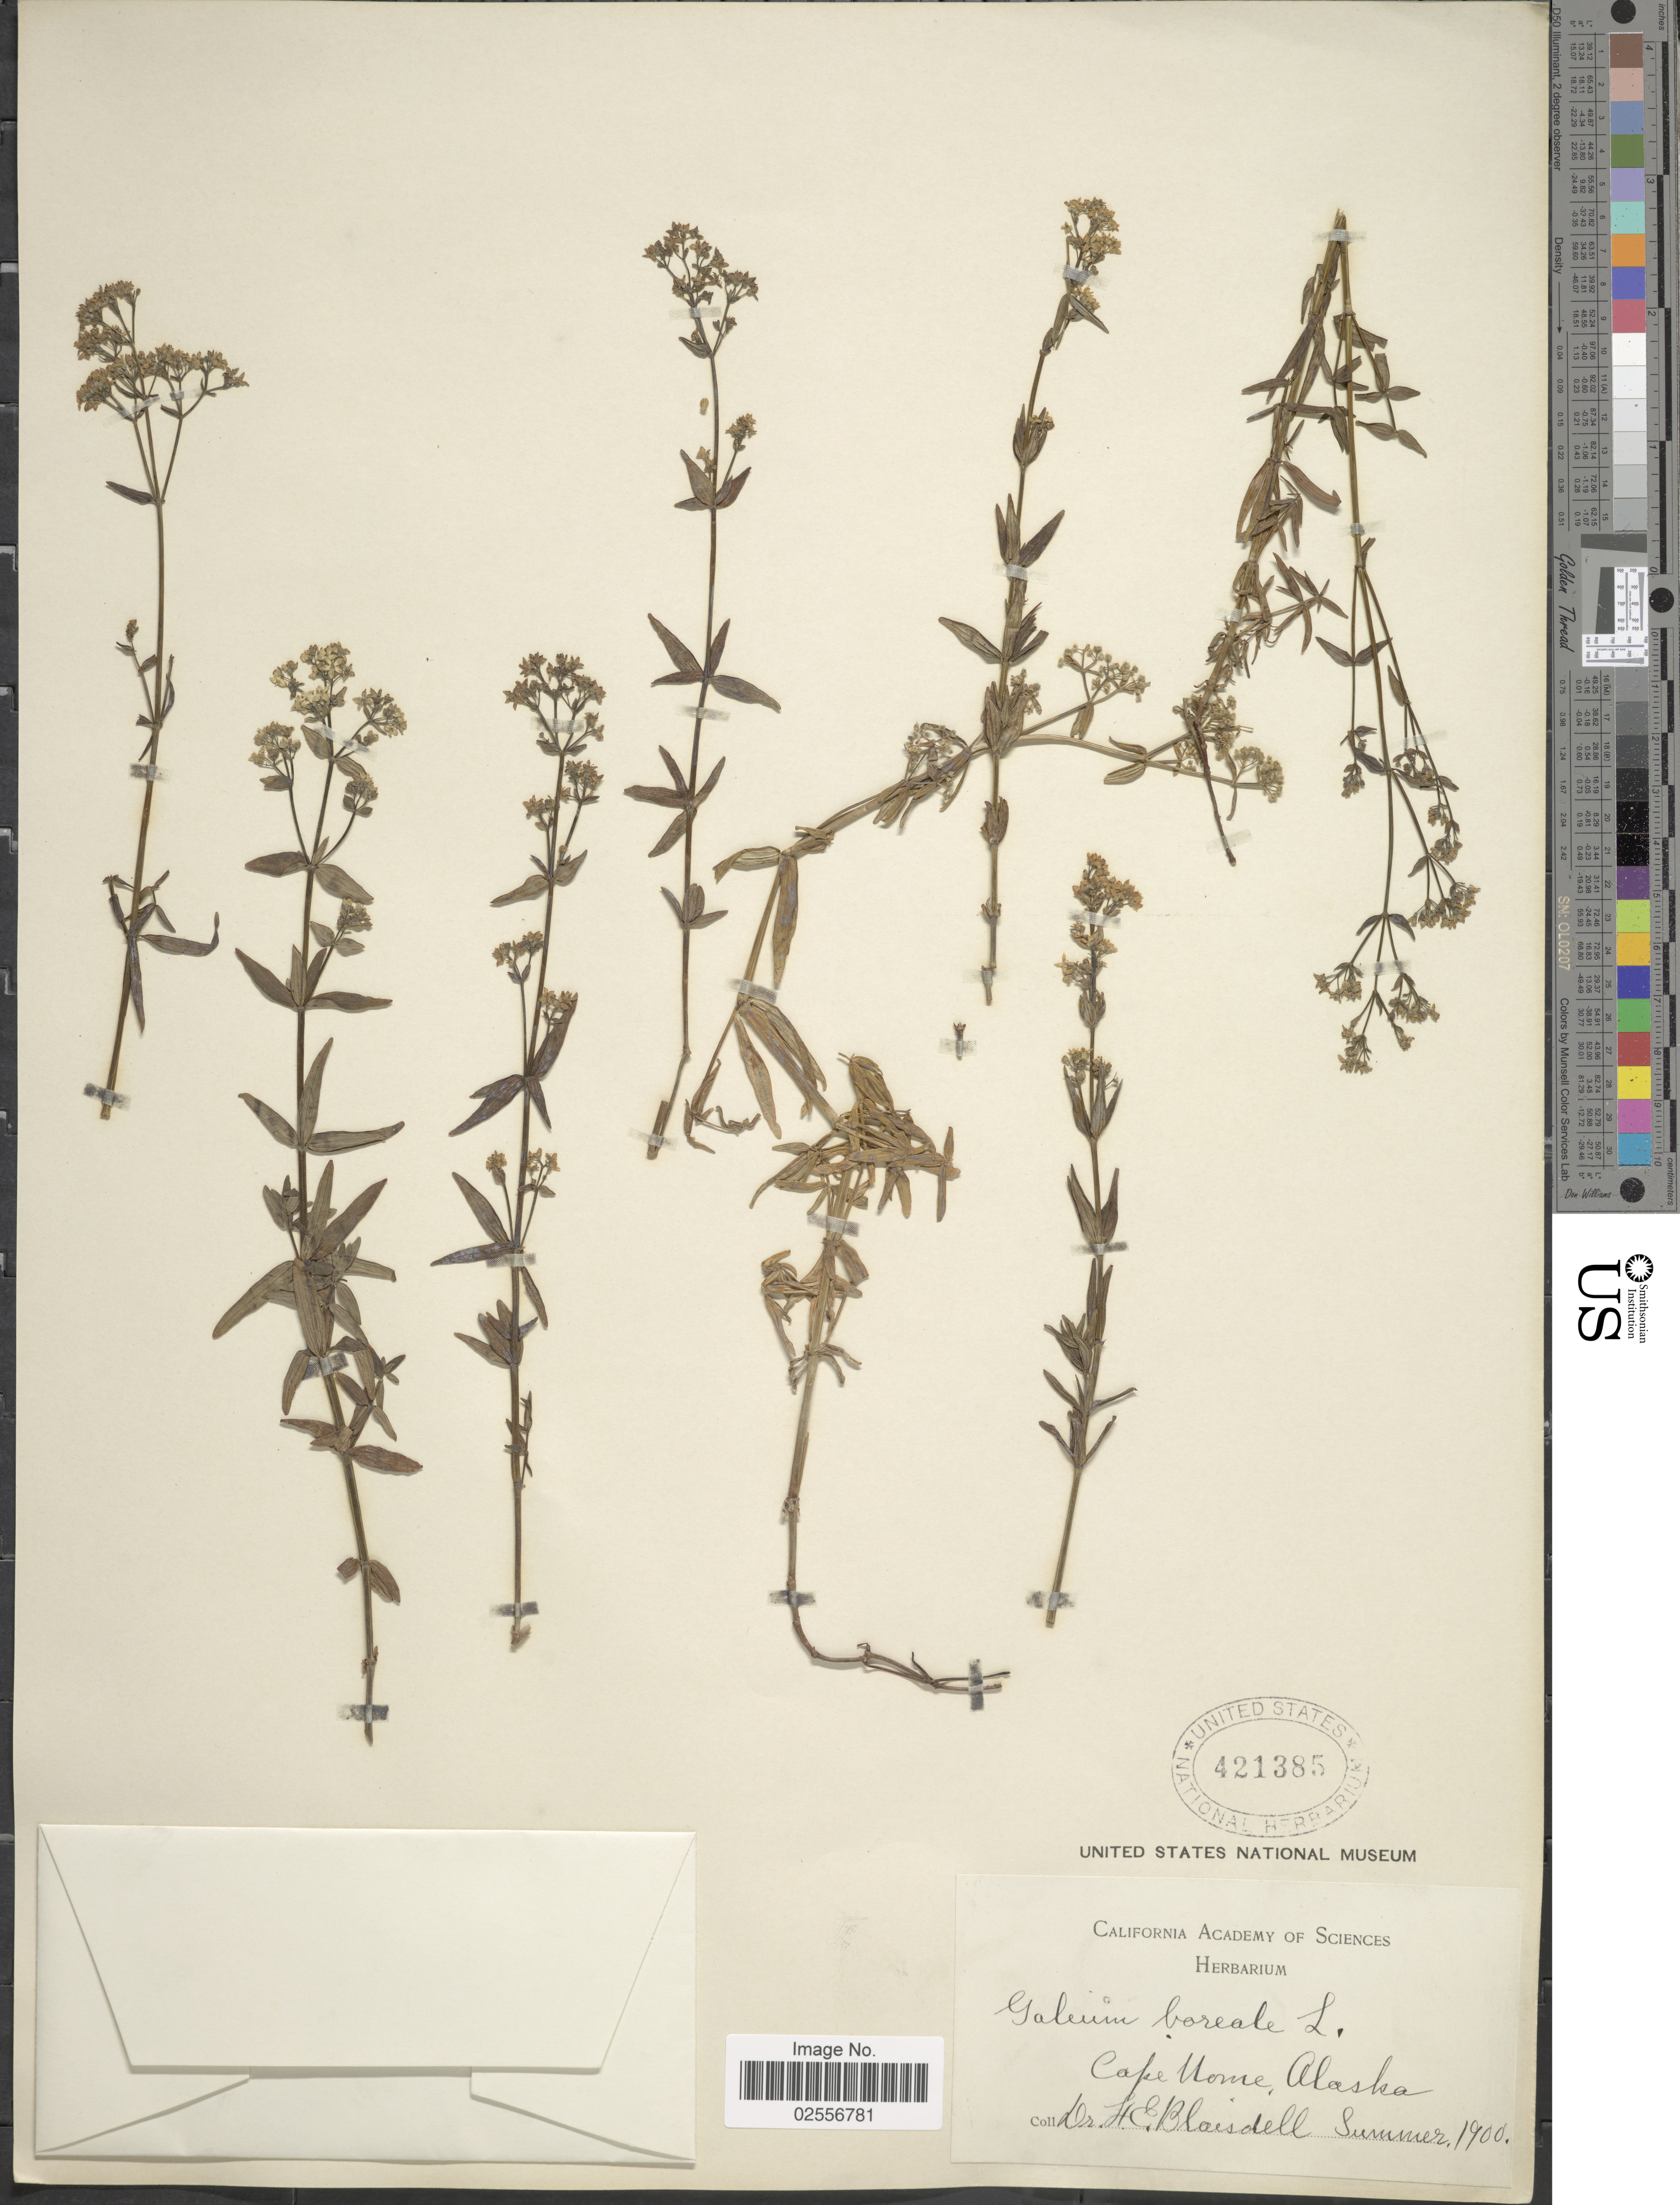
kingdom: Plantae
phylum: Tracheophyta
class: Magnoliopsida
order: Gentianales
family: Rubiaceae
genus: Galium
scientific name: Galium boreale L.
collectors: F. Blaisdell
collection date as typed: Summer 1900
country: United States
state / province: Alaska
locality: Cape Uome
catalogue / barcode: US 421385